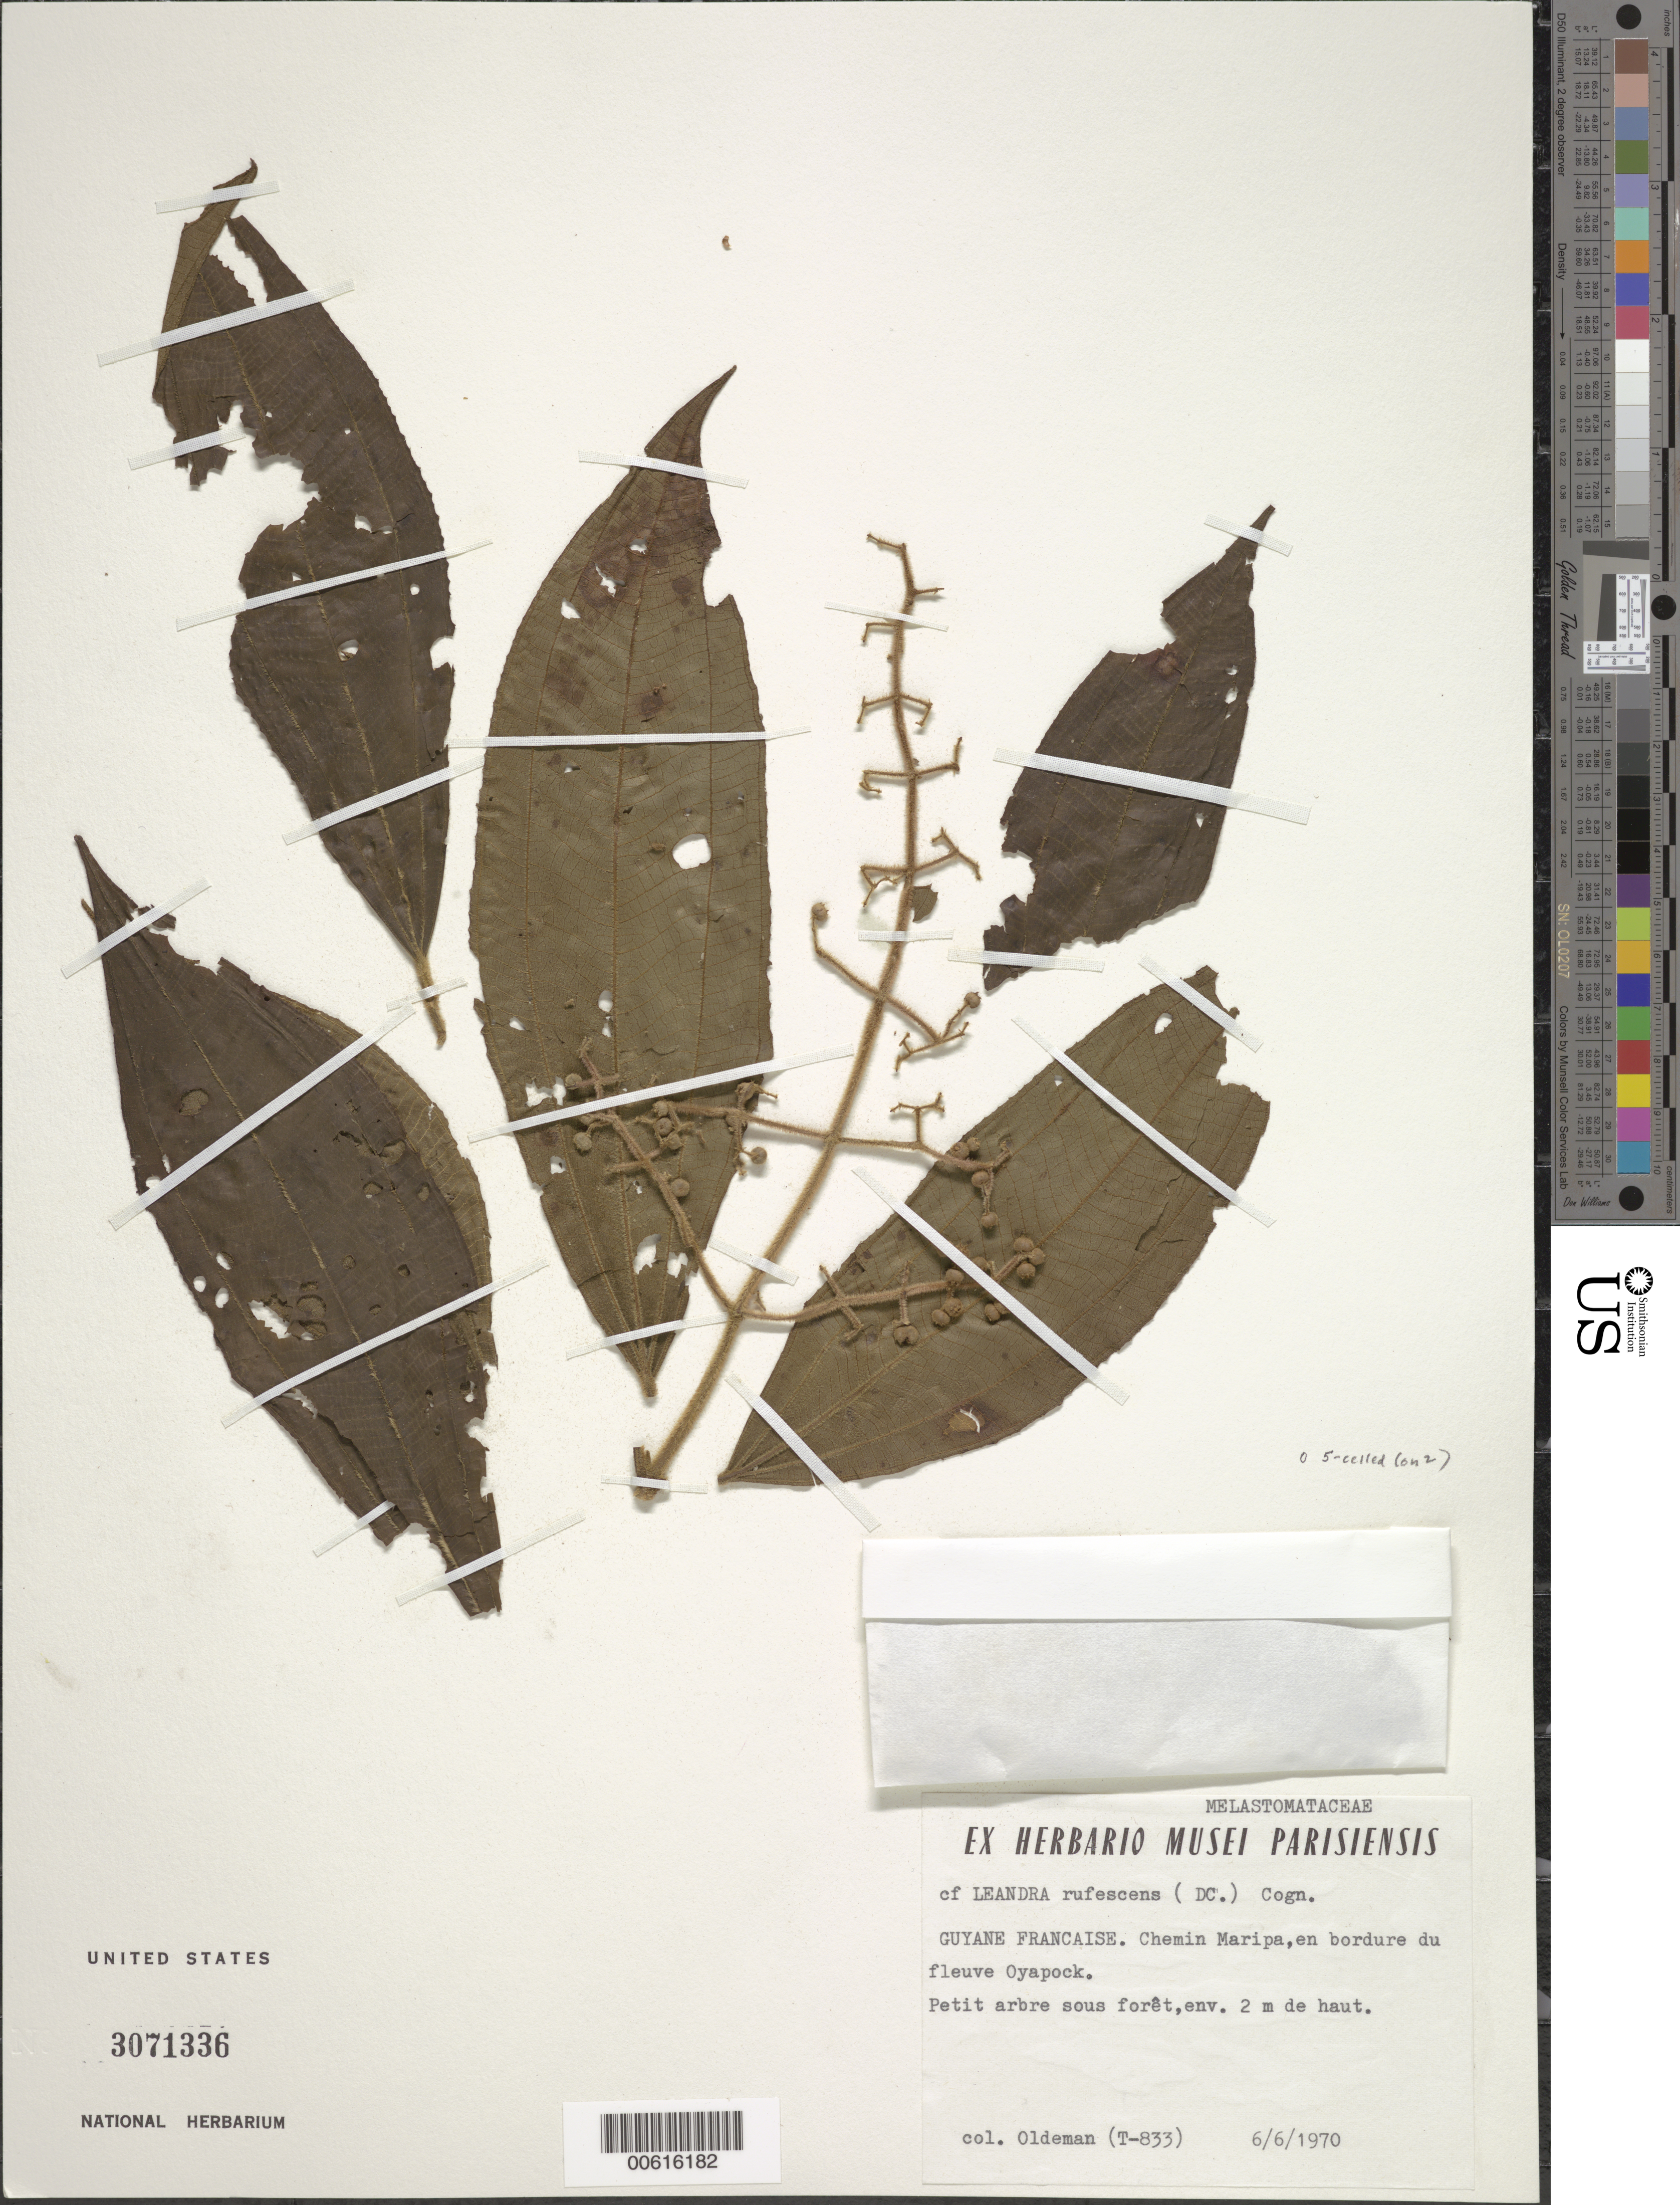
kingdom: Plantae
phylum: Tracheophyta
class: Magnoliopsida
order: Myrtales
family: Melastomataceae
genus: Leandra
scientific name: Leandra rufescens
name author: (DC.) Cogn.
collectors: R. Oldeman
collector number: T 833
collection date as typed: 6-Jun-70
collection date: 1970-06-06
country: French Guiana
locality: Chemin Maripa, en bordure du fleuve Oyapock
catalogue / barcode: US 3071336